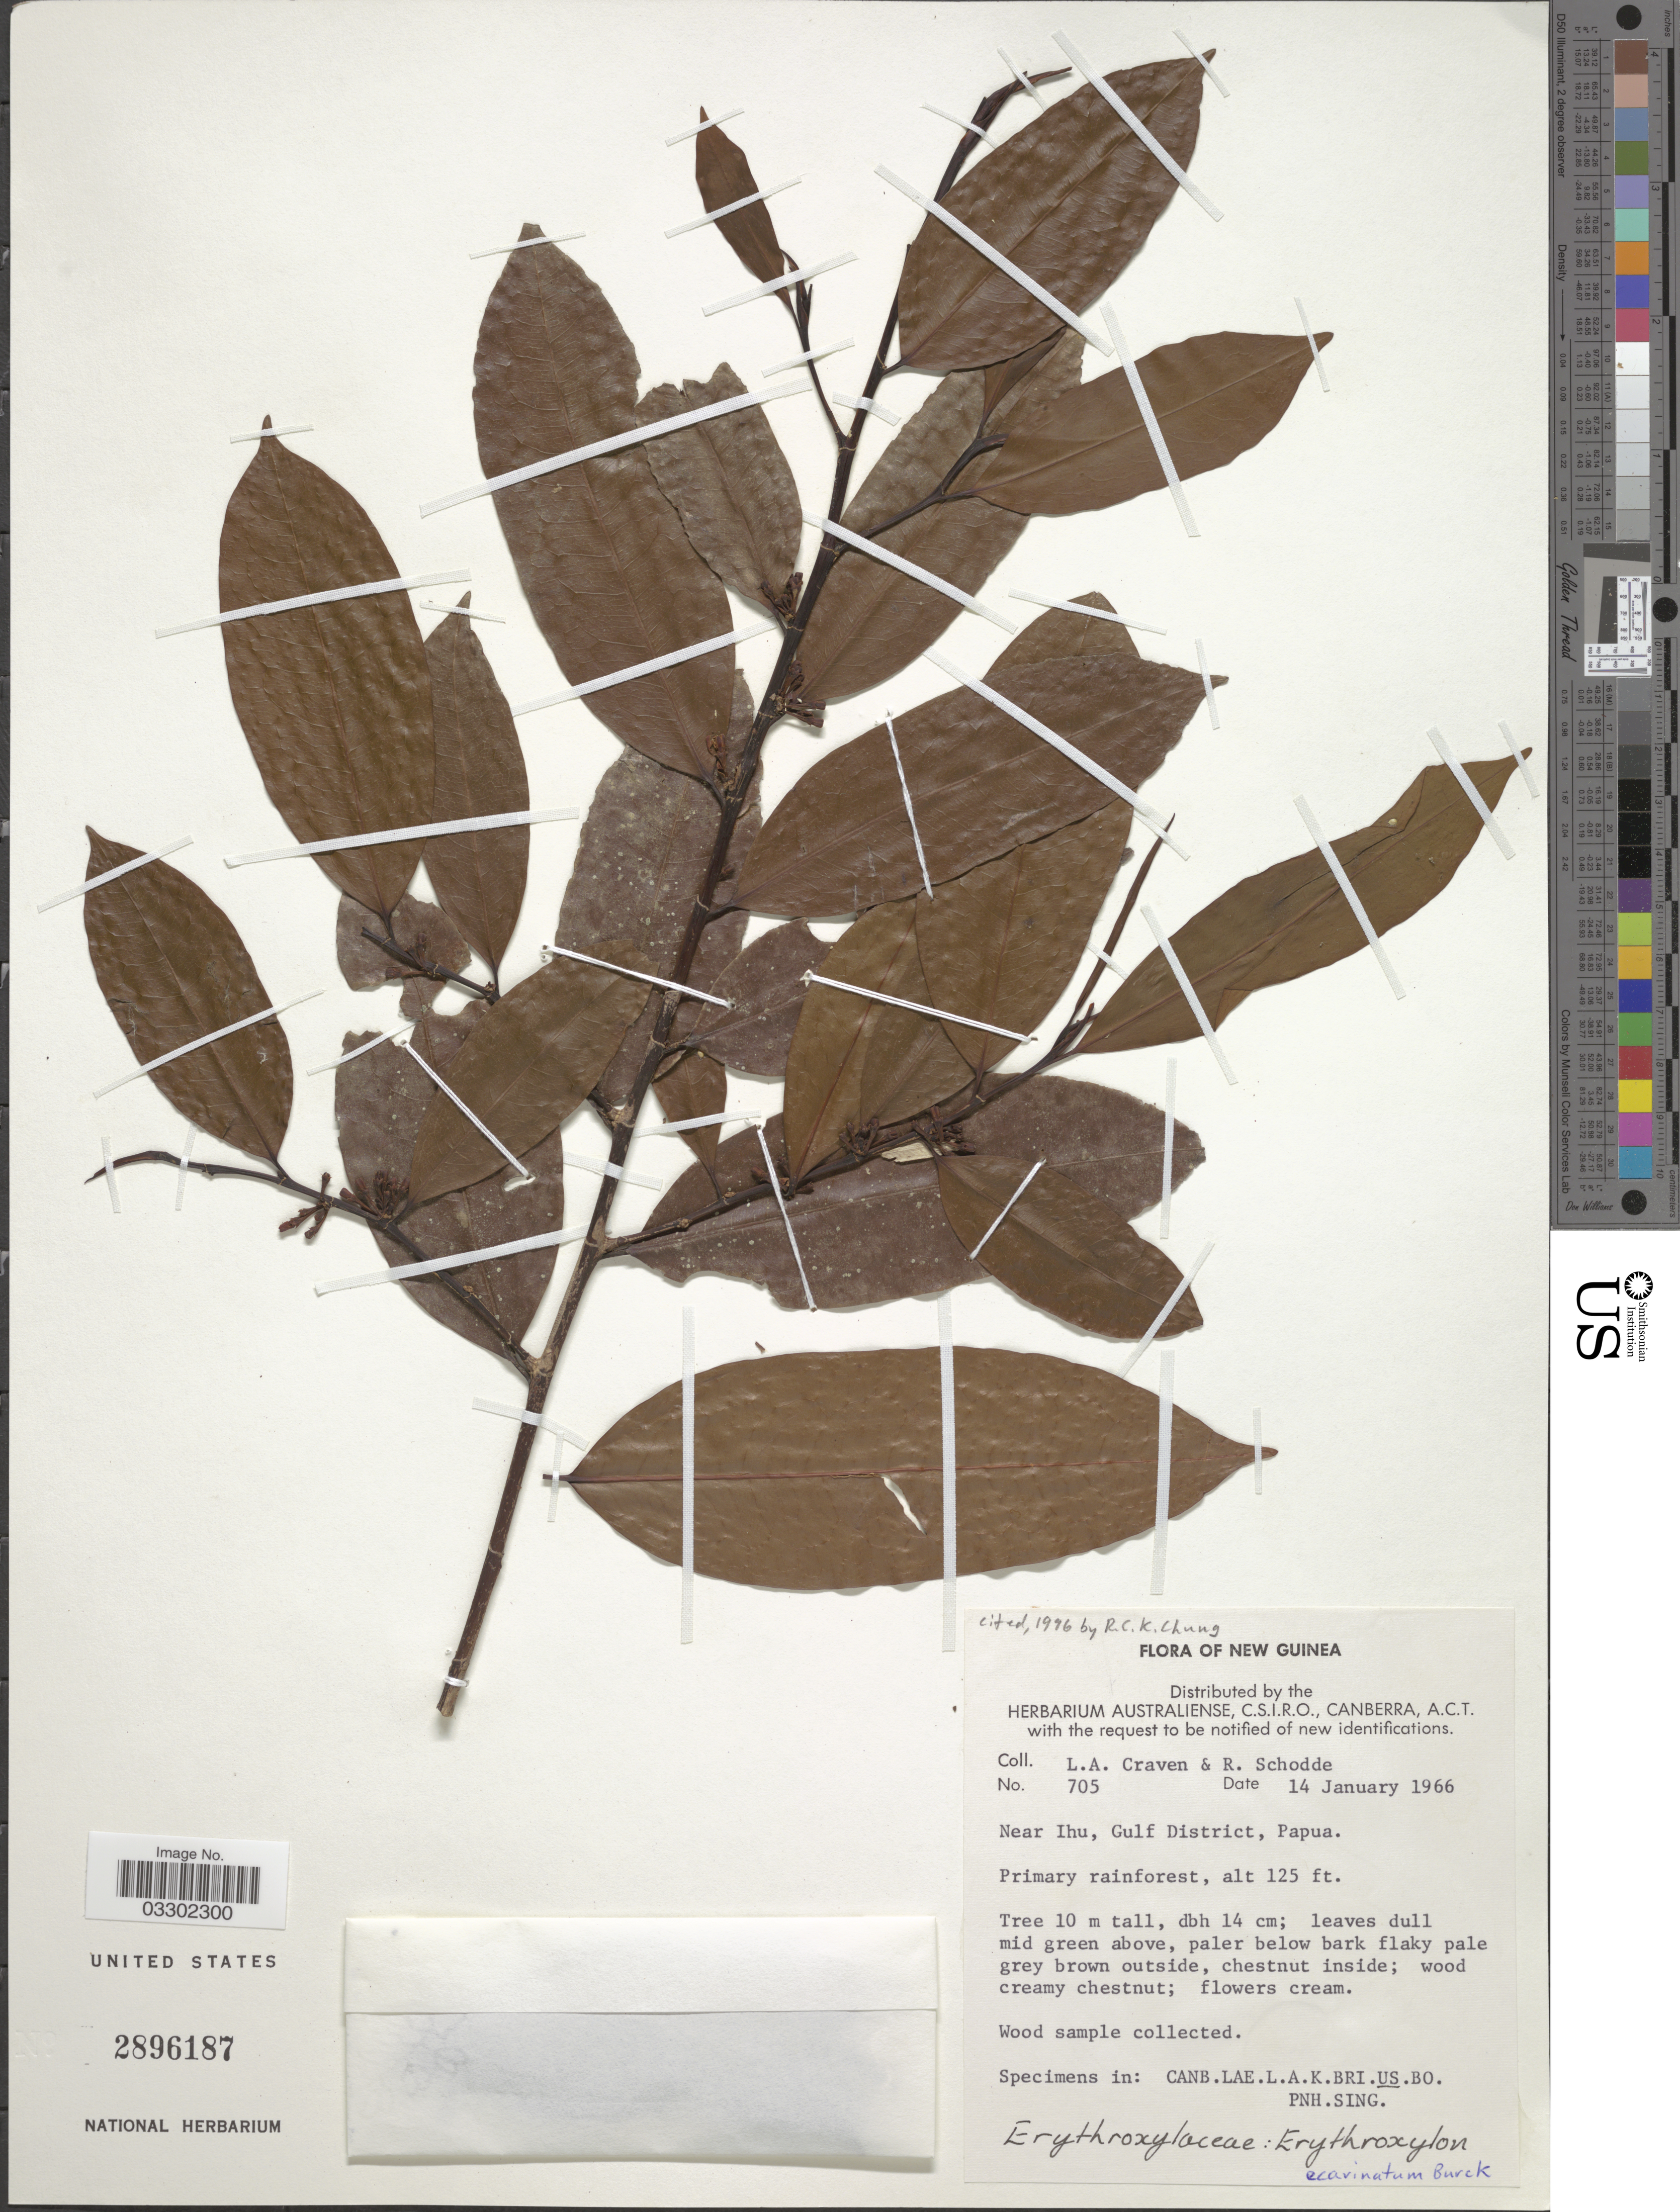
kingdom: Plantae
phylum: Tracheophyta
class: Magnoliopsida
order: Malpighiales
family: Erythroxylaceae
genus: Erythroxylum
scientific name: Erythroxylum ecarinatum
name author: Hochr.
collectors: L. A. Craven & R. Schodde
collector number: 705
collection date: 1966-01-14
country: Papua New Guinea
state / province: Gulf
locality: New Guinea. Near Ihu, Gulf District, Papua.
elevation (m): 38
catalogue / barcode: US 2896187